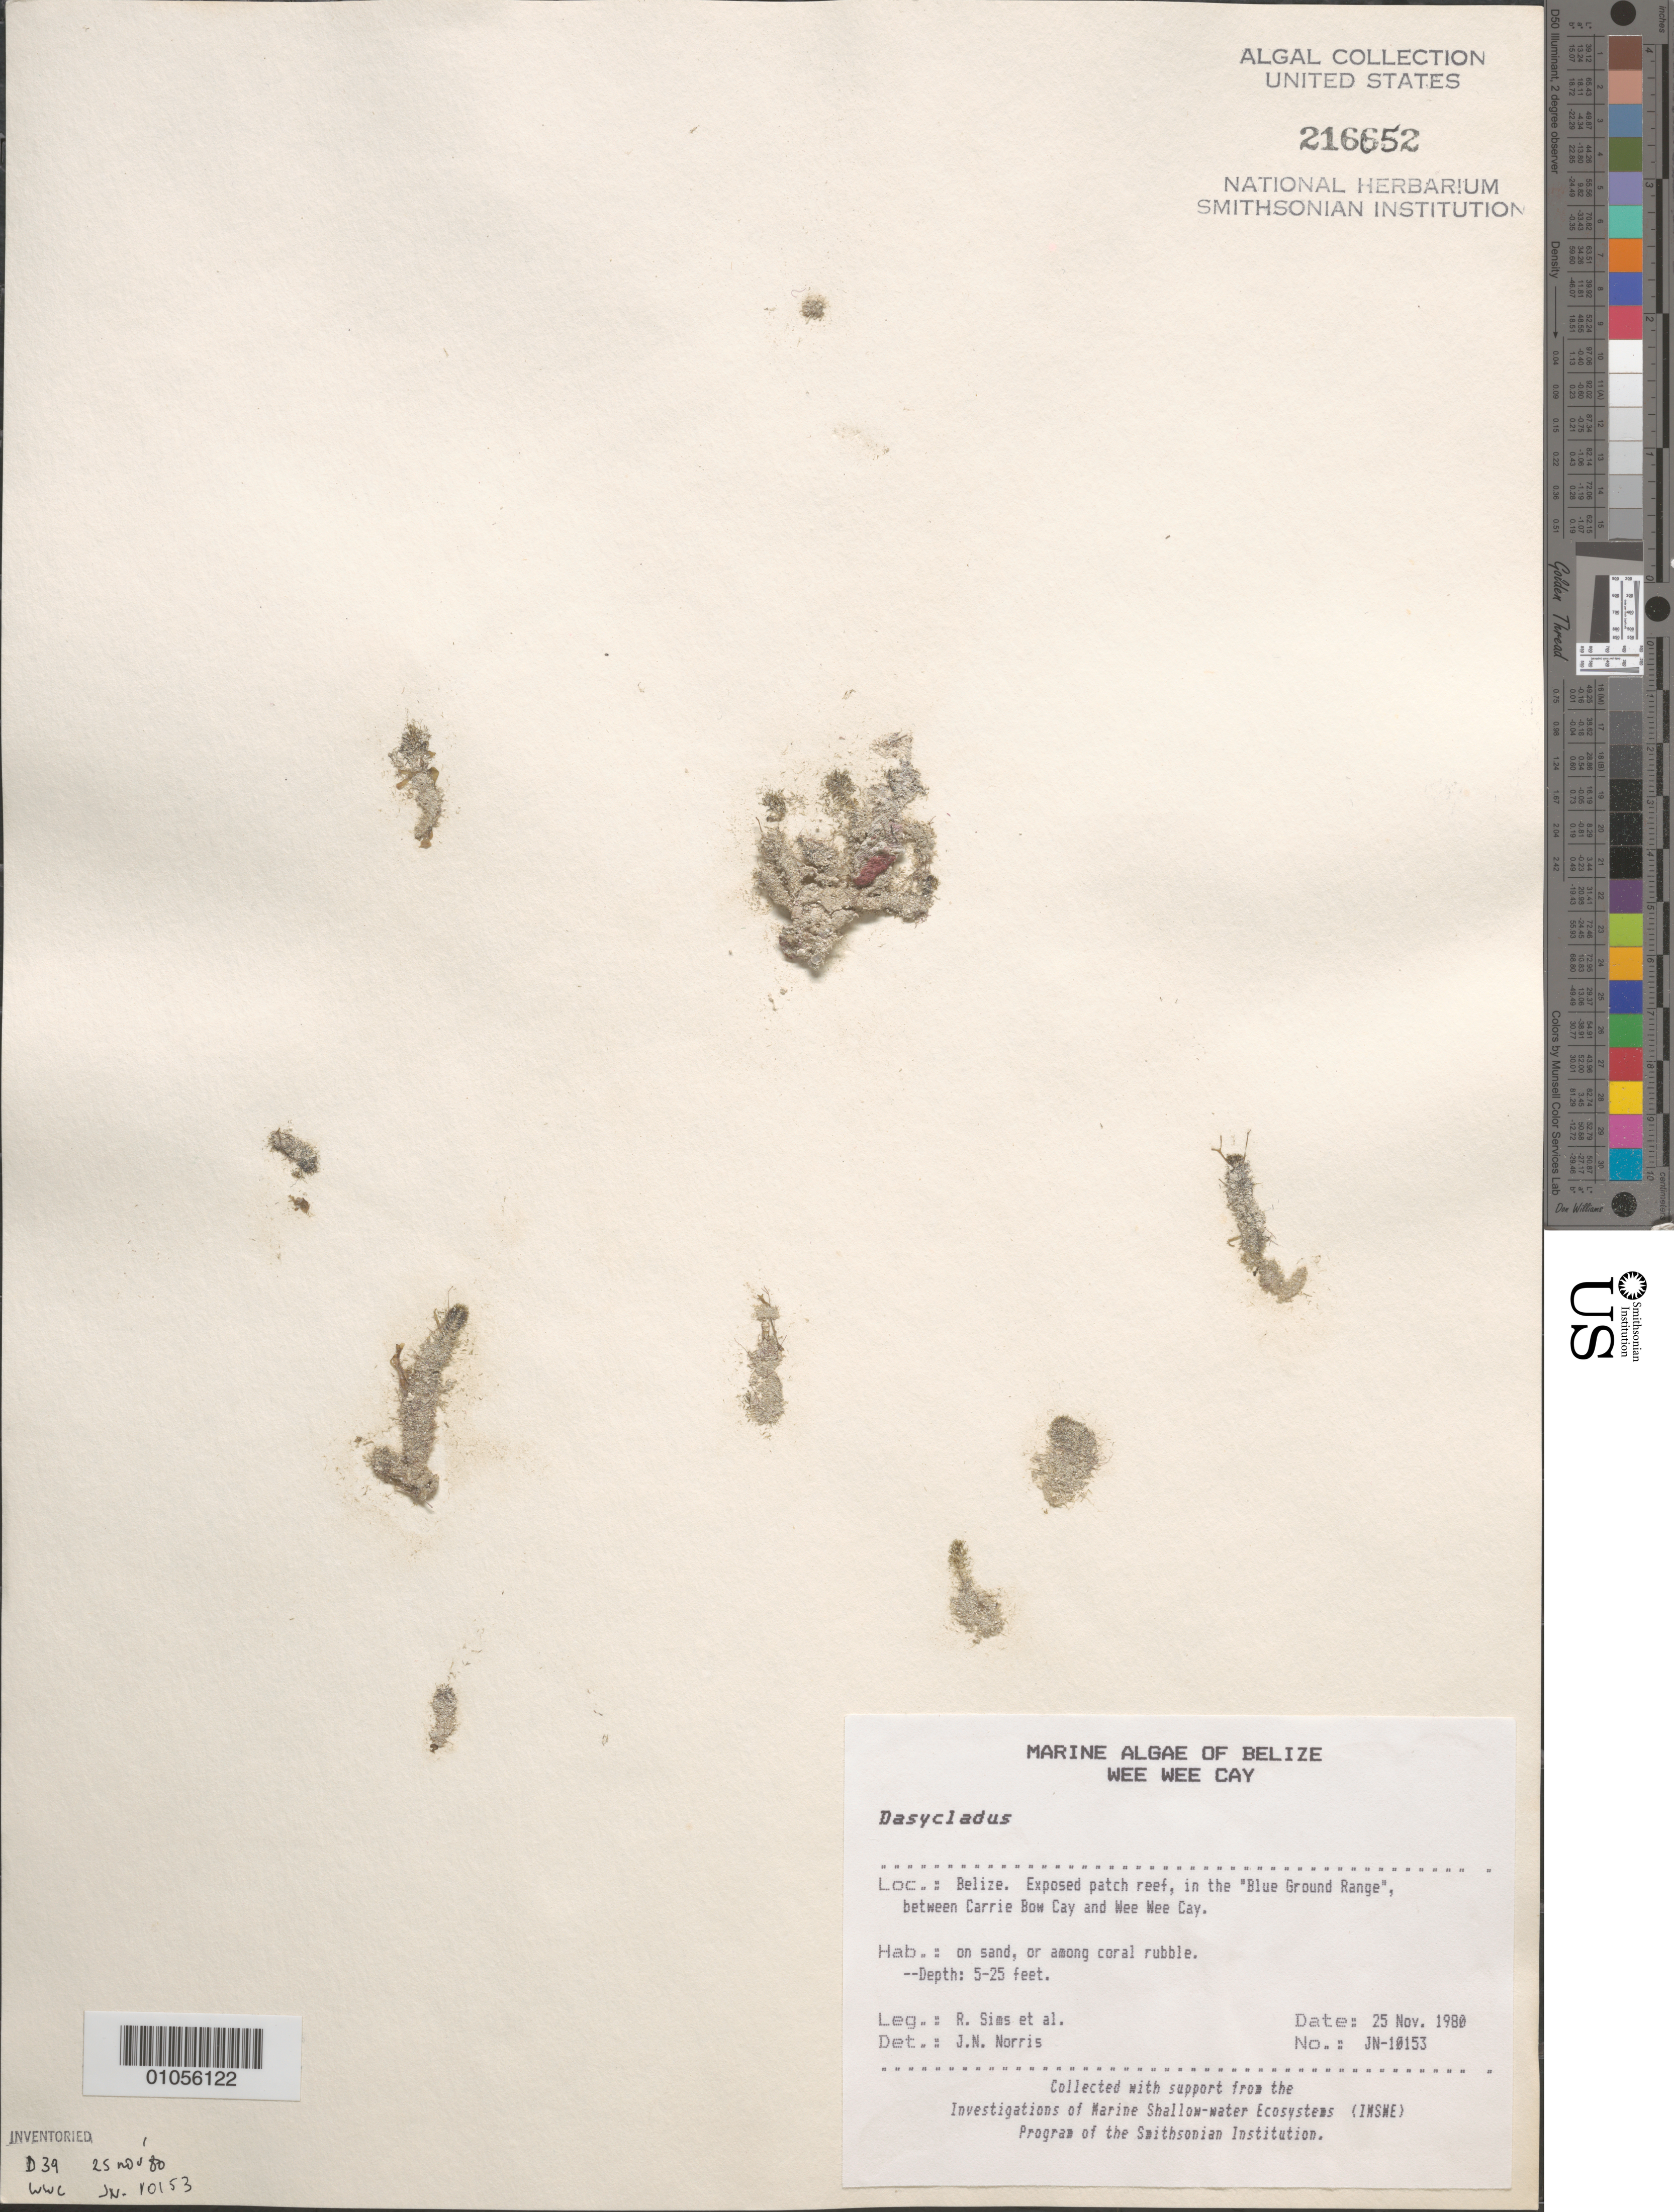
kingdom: Plantae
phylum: Chlorophyta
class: Ulvophyceae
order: Dasycladales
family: Dasycladaceae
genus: Dasycladus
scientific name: Dasycladus sp.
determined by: Norris, James N.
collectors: R. H. Sims & et al.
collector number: JN-10153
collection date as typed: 25 Nov 1980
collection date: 1980-11-25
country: Belize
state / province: Stann Creek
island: Wee Wee Cay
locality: Blue Ground Range, between Carrie Bow Cay and Wee Wee Cay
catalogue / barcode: US 216652